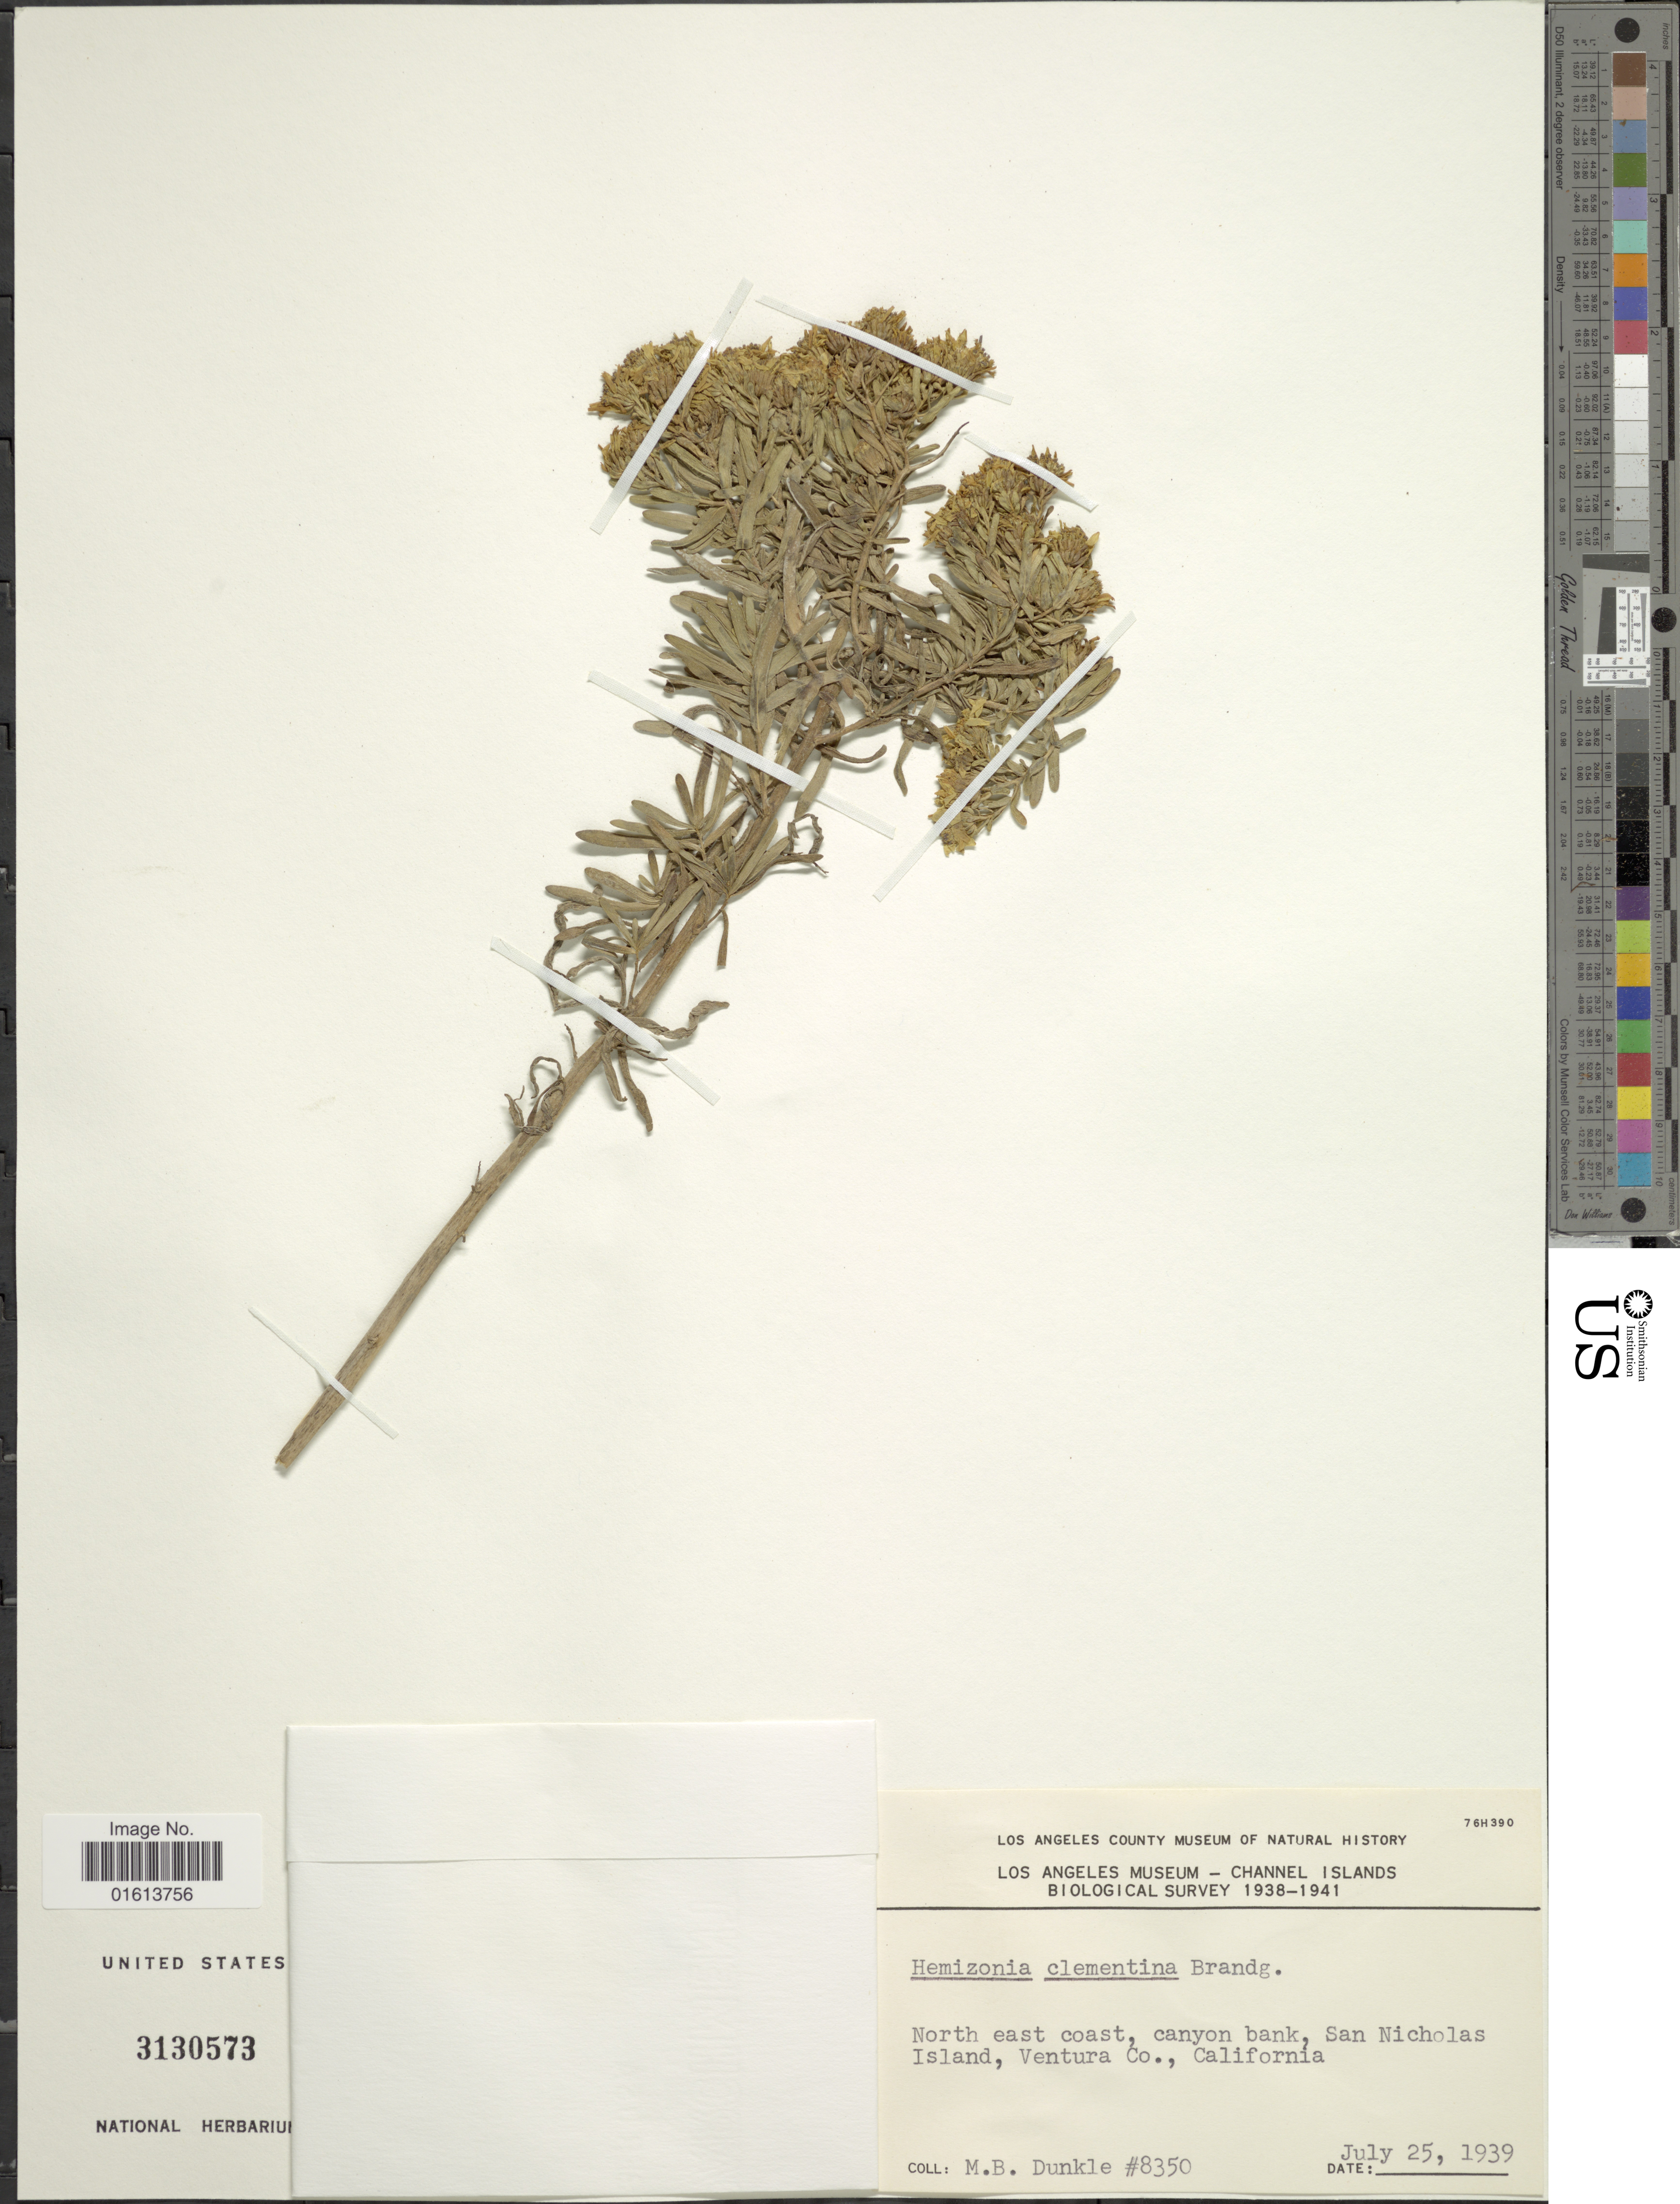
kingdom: Plantae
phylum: Tracheophyta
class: Magnoliopsida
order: Asterales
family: Asteraceae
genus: Deinandra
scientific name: Deinandra clementina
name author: (Brandegee) B.G. Baldwin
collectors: M. Dunkle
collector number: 8350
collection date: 1939-07-25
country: United States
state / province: California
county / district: Ventura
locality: North east coast, canyon bank, San Nicholas Island, Ventura Co., California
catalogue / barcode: US 3130573